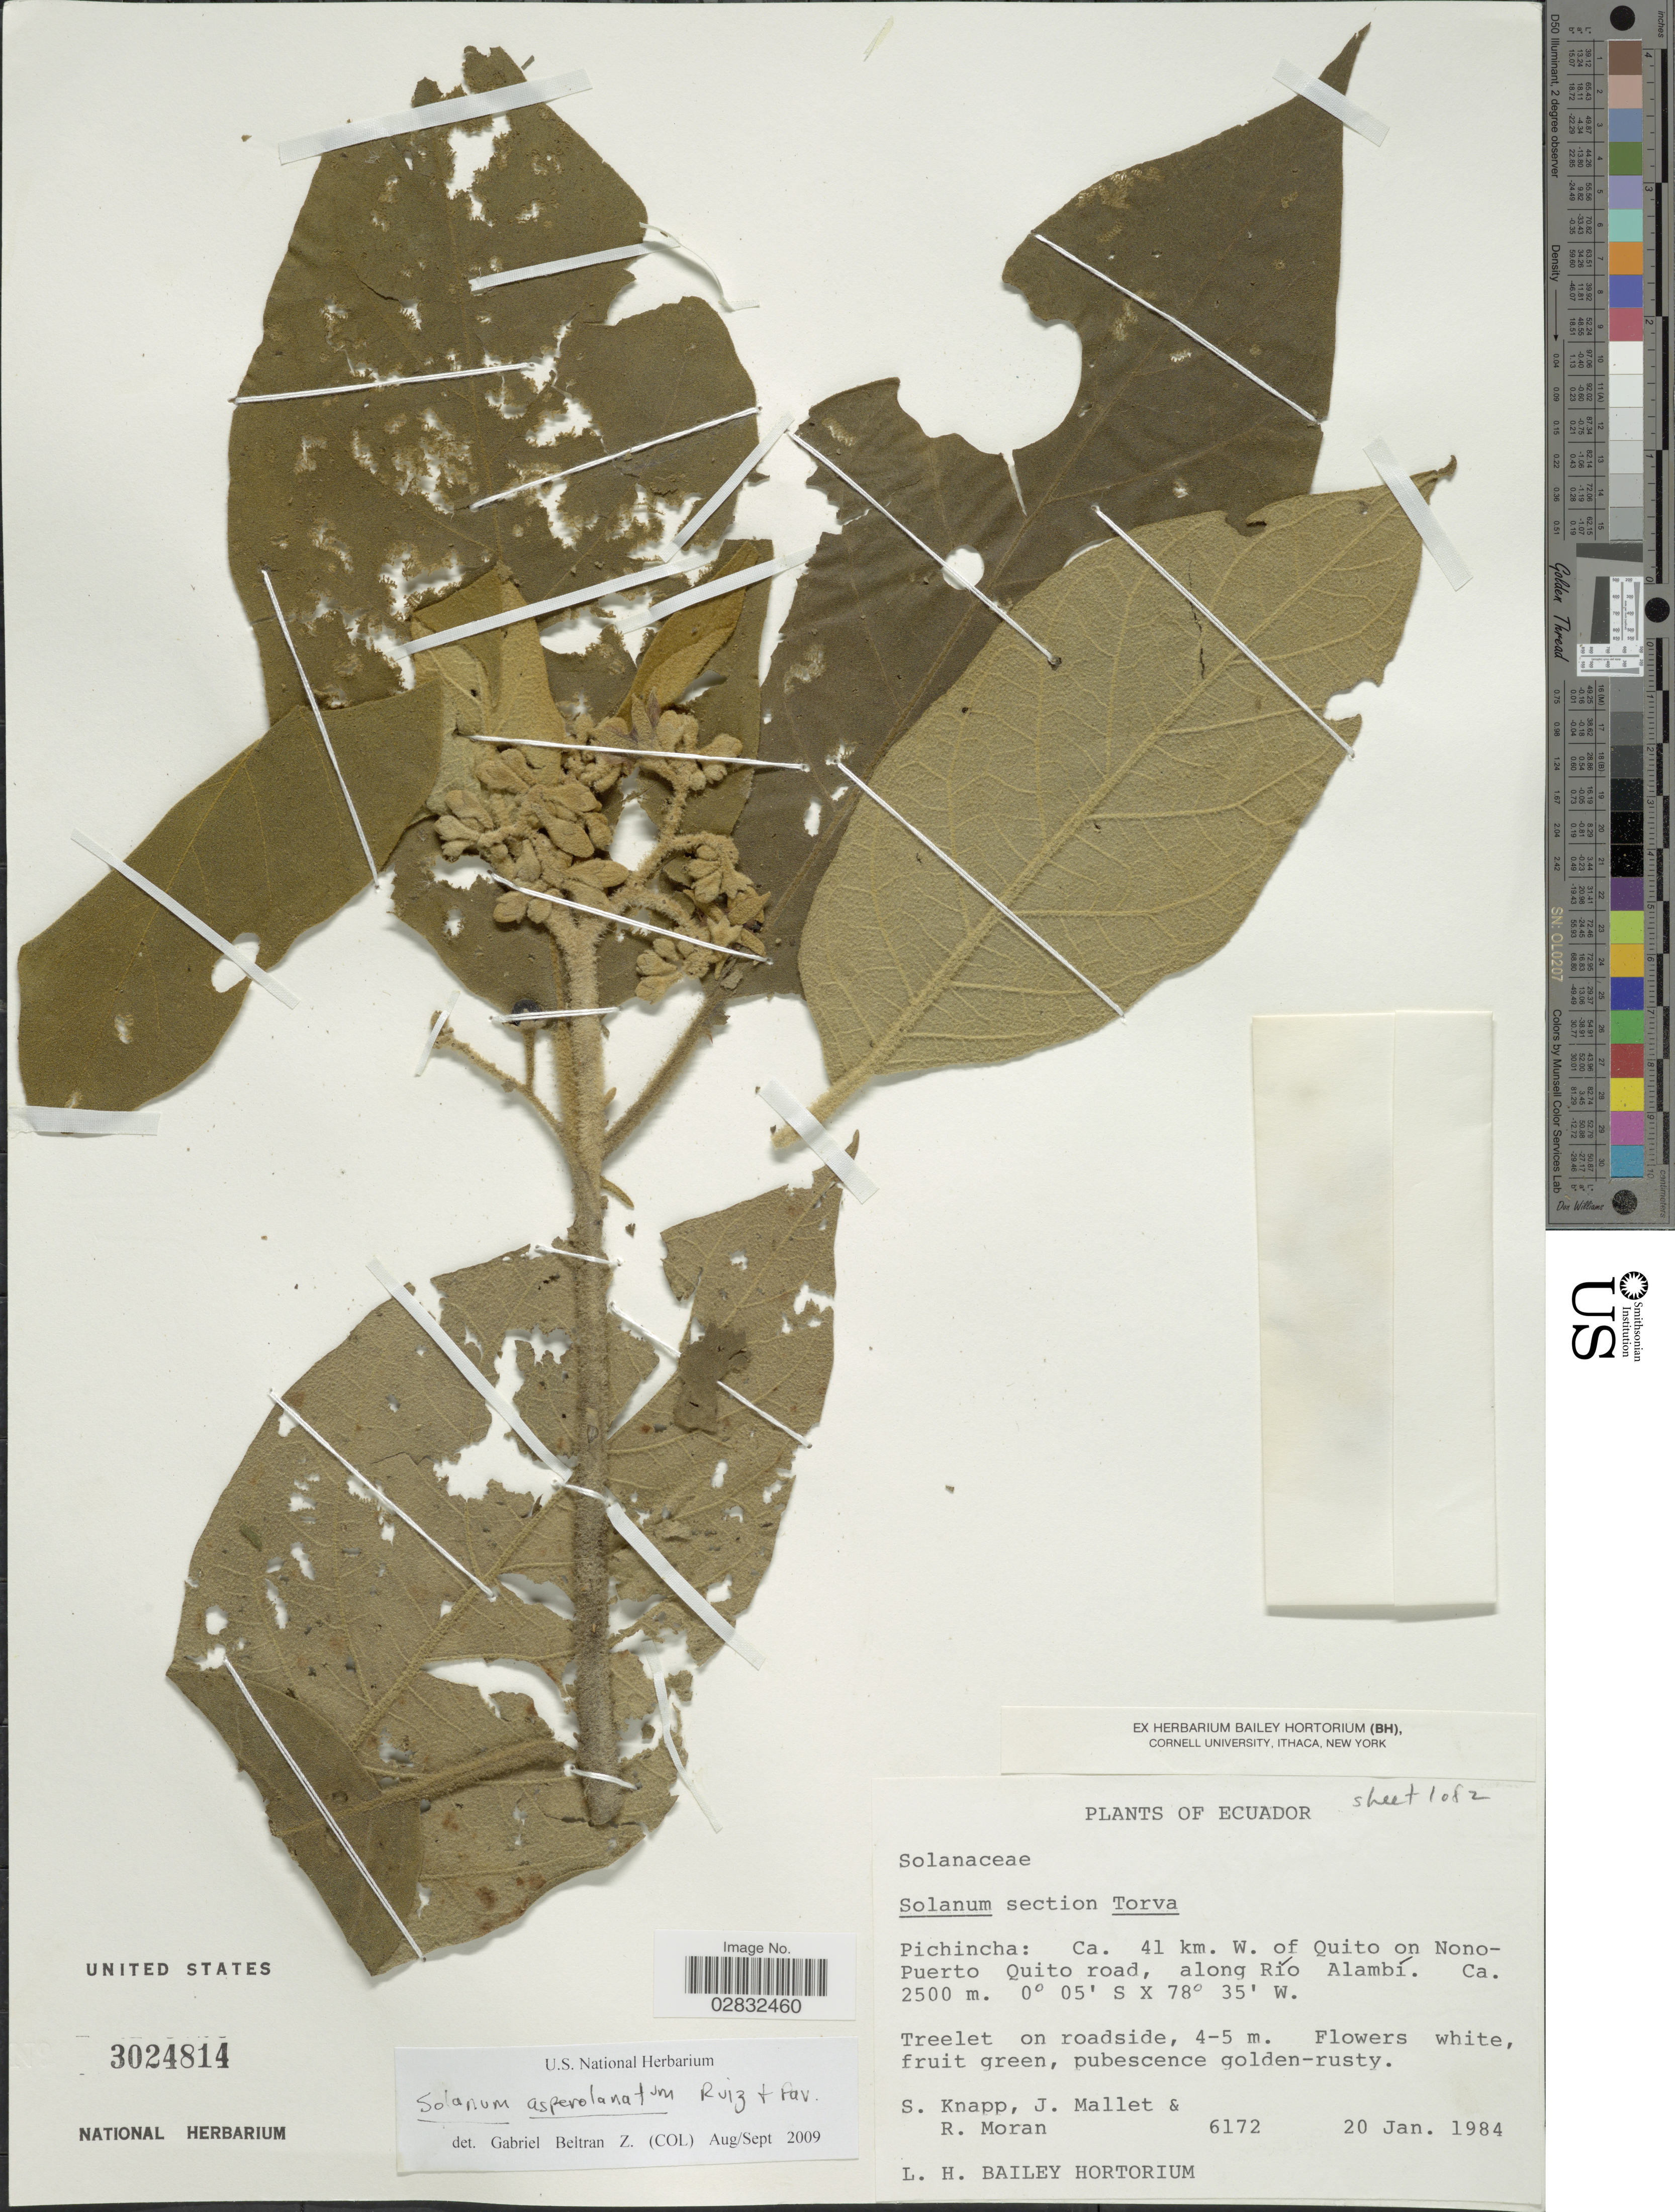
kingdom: Plantae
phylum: Tracheophyta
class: Magnoliopsida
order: Solanales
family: Solanaceae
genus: Solanum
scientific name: Solanum asperolatum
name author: Ruiz & Pav.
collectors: S. Knapp, J. Mallet & R. Moran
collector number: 6172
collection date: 1984-01-20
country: Ecuador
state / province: Pichincha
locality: Ca. 41 km. W. of Quito on Nono-Puerto Quito road, along Río Alambí.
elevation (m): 2500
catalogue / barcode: US 3024814